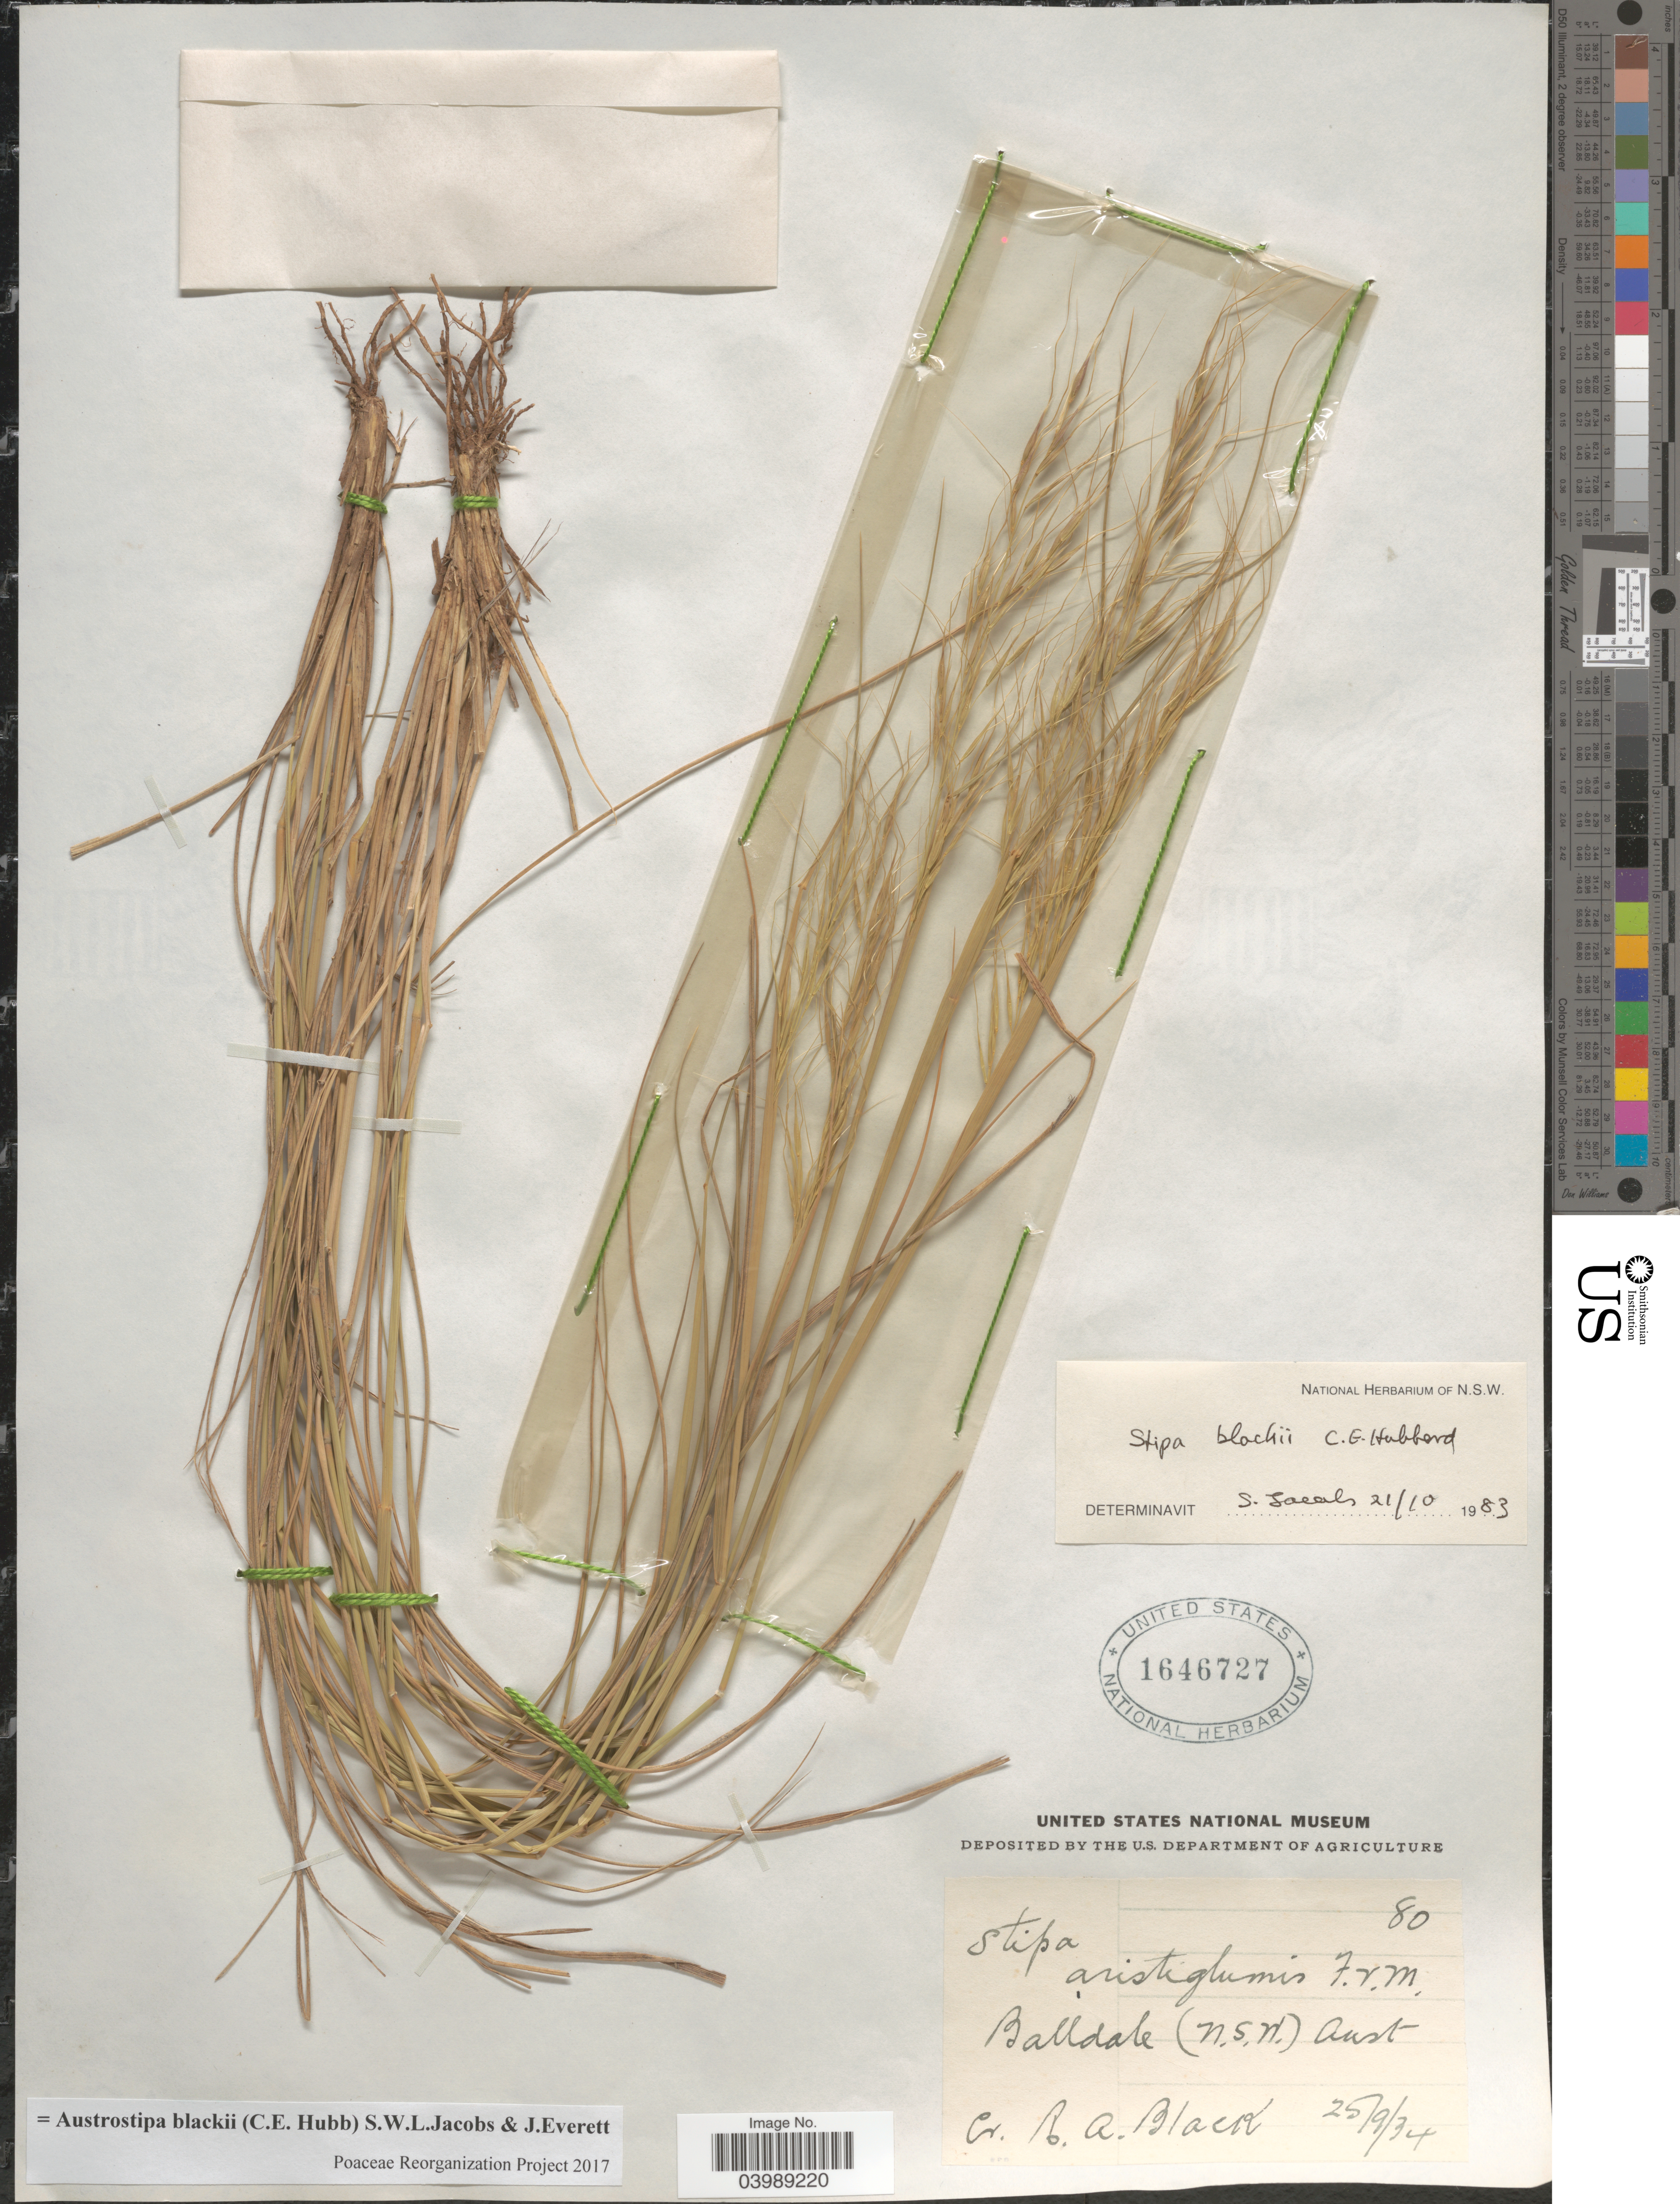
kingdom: Plantae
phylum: Tracheophyta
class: Liliopsida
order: Poales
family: Poaceae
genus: Austrostipa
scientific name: Austrostipa blackii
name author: (C.E. Hubb.) S.W.L. Jacobs & J. Everett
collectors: R. A. Black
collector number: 80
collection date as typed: Transcribed d/m/y: 25/9/34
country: Australia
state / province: New South Wales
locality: Balldale.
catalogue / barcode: US 1646727